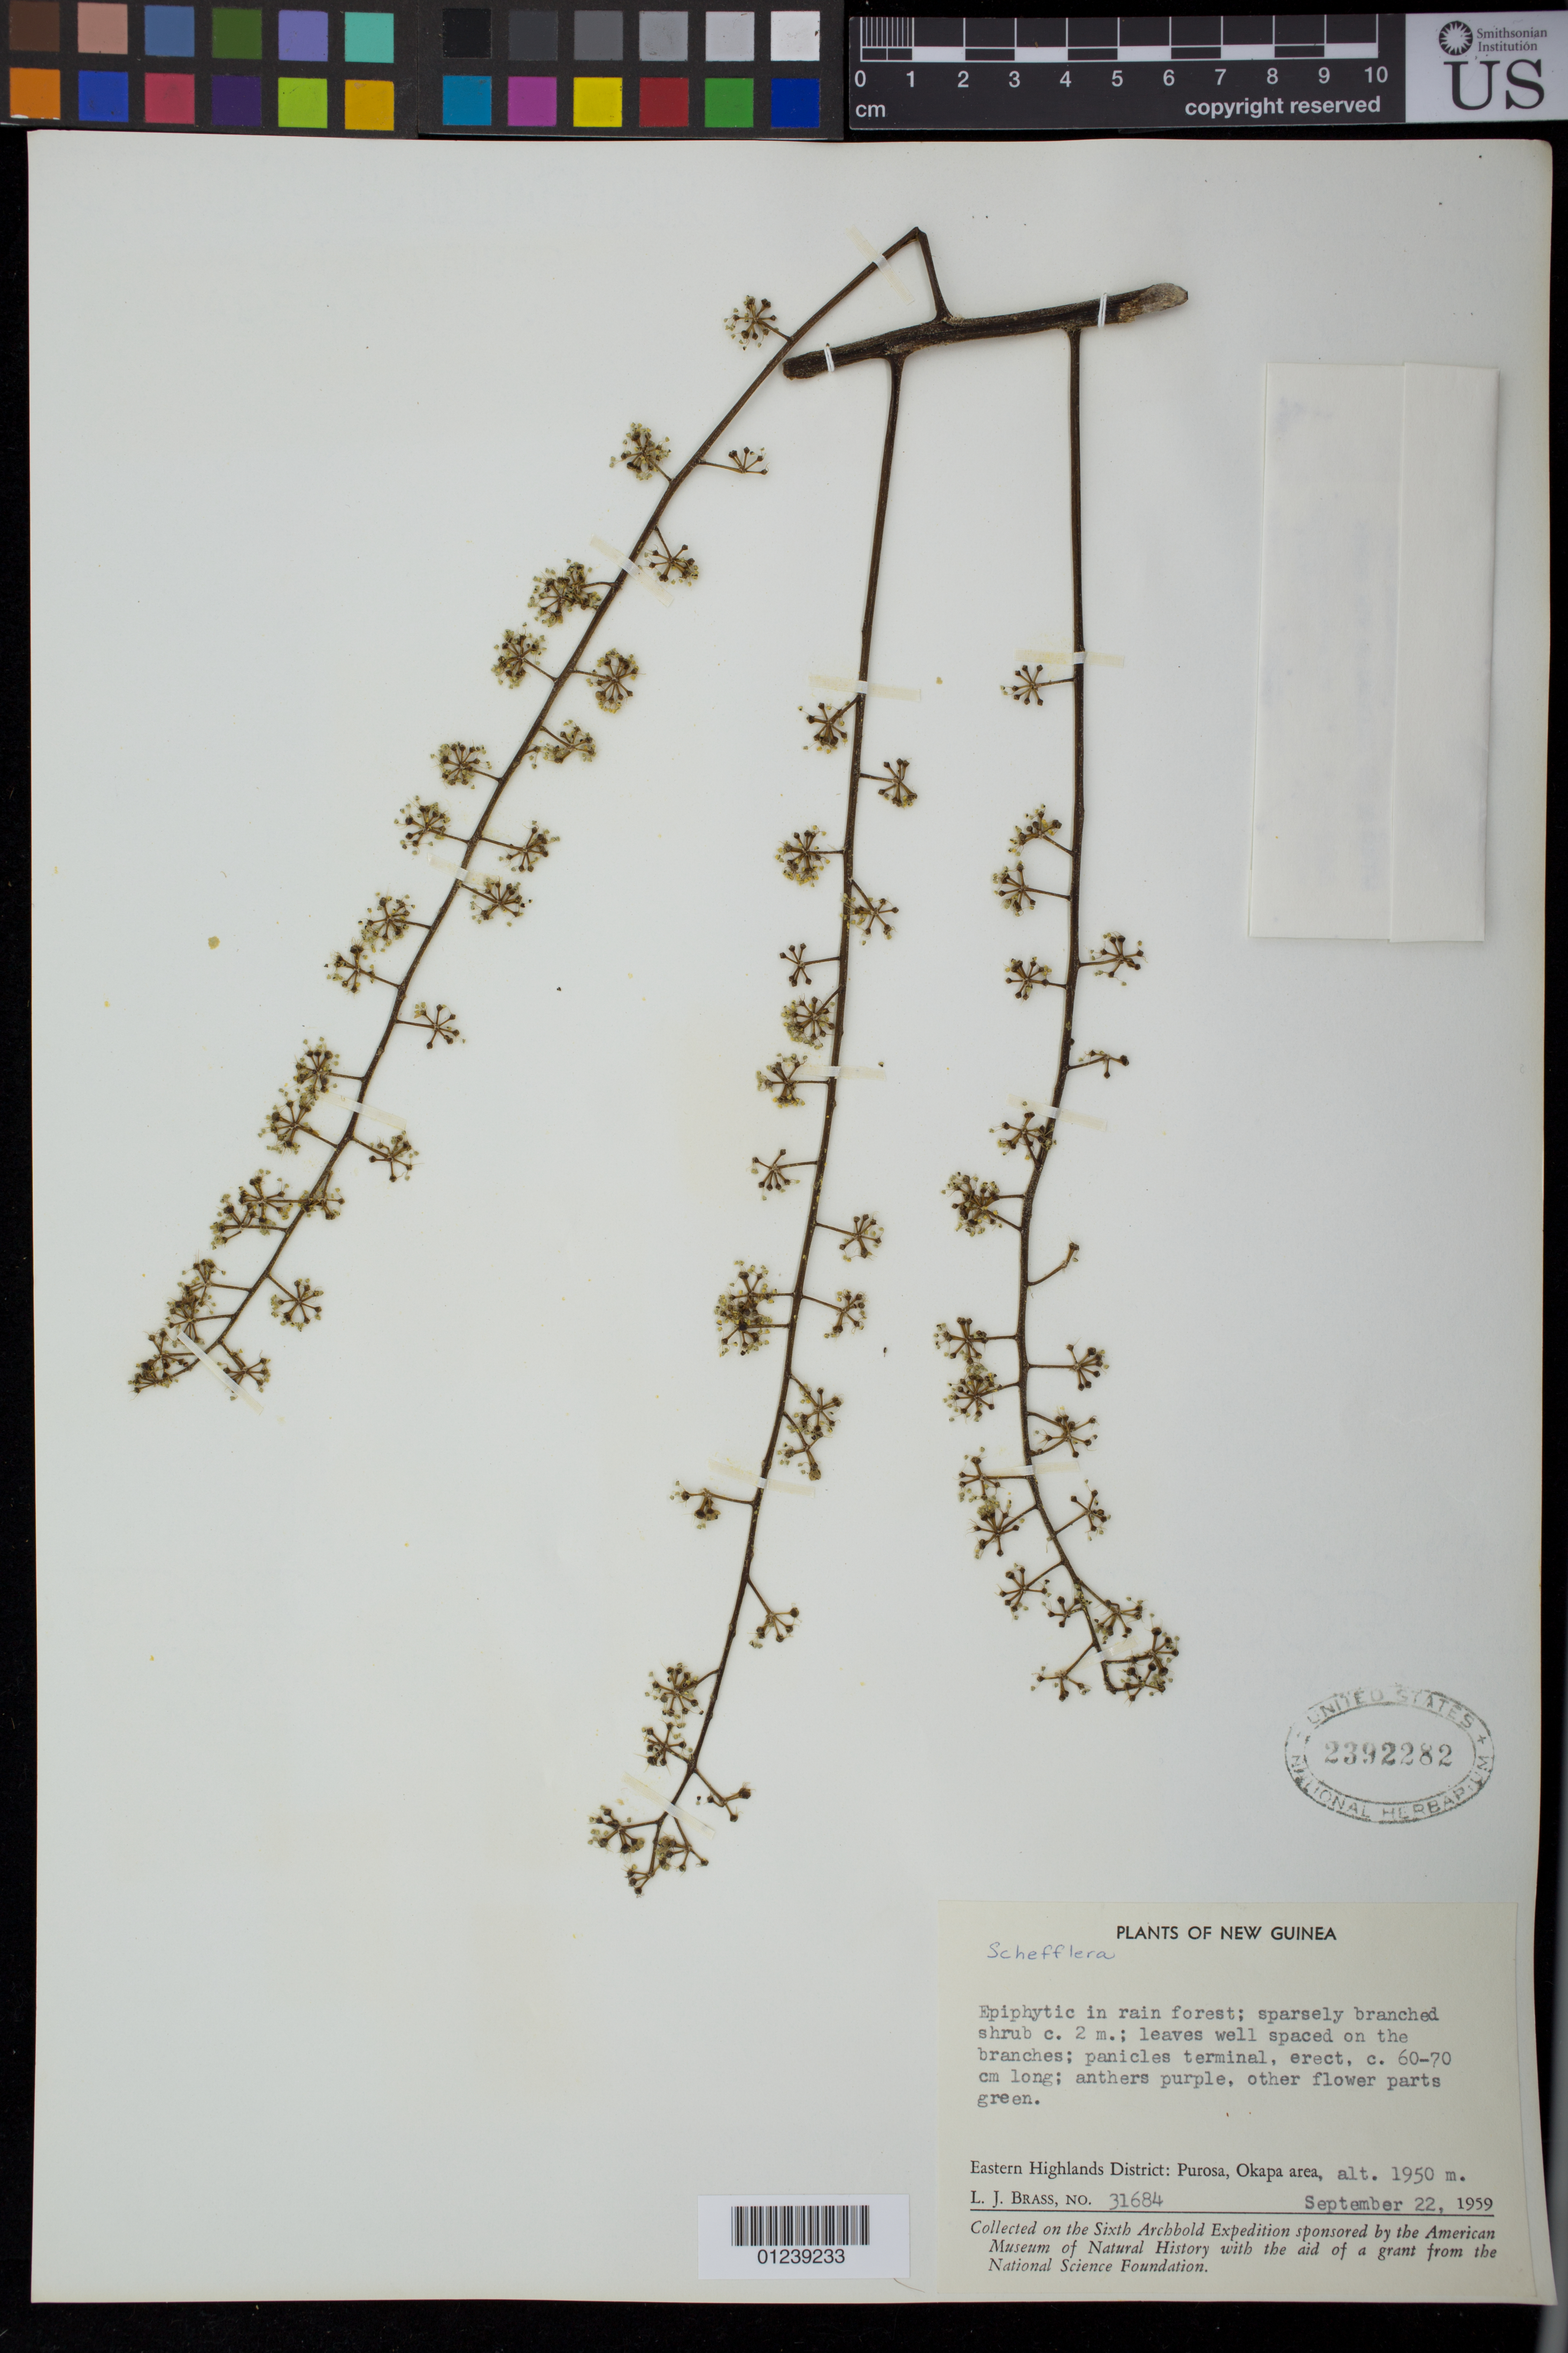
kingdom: Plantae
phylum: Tracheophyta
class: Magnoliopsida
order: Apiales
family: Araliaceae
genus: Schefflera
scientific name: Schefflera sp.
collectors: L. J. Brass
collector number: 31684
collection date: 1959-09-22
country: Papua New Guinea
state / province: Eastern Highlands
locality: Purosa, Okapa area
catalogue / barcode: US 2392282